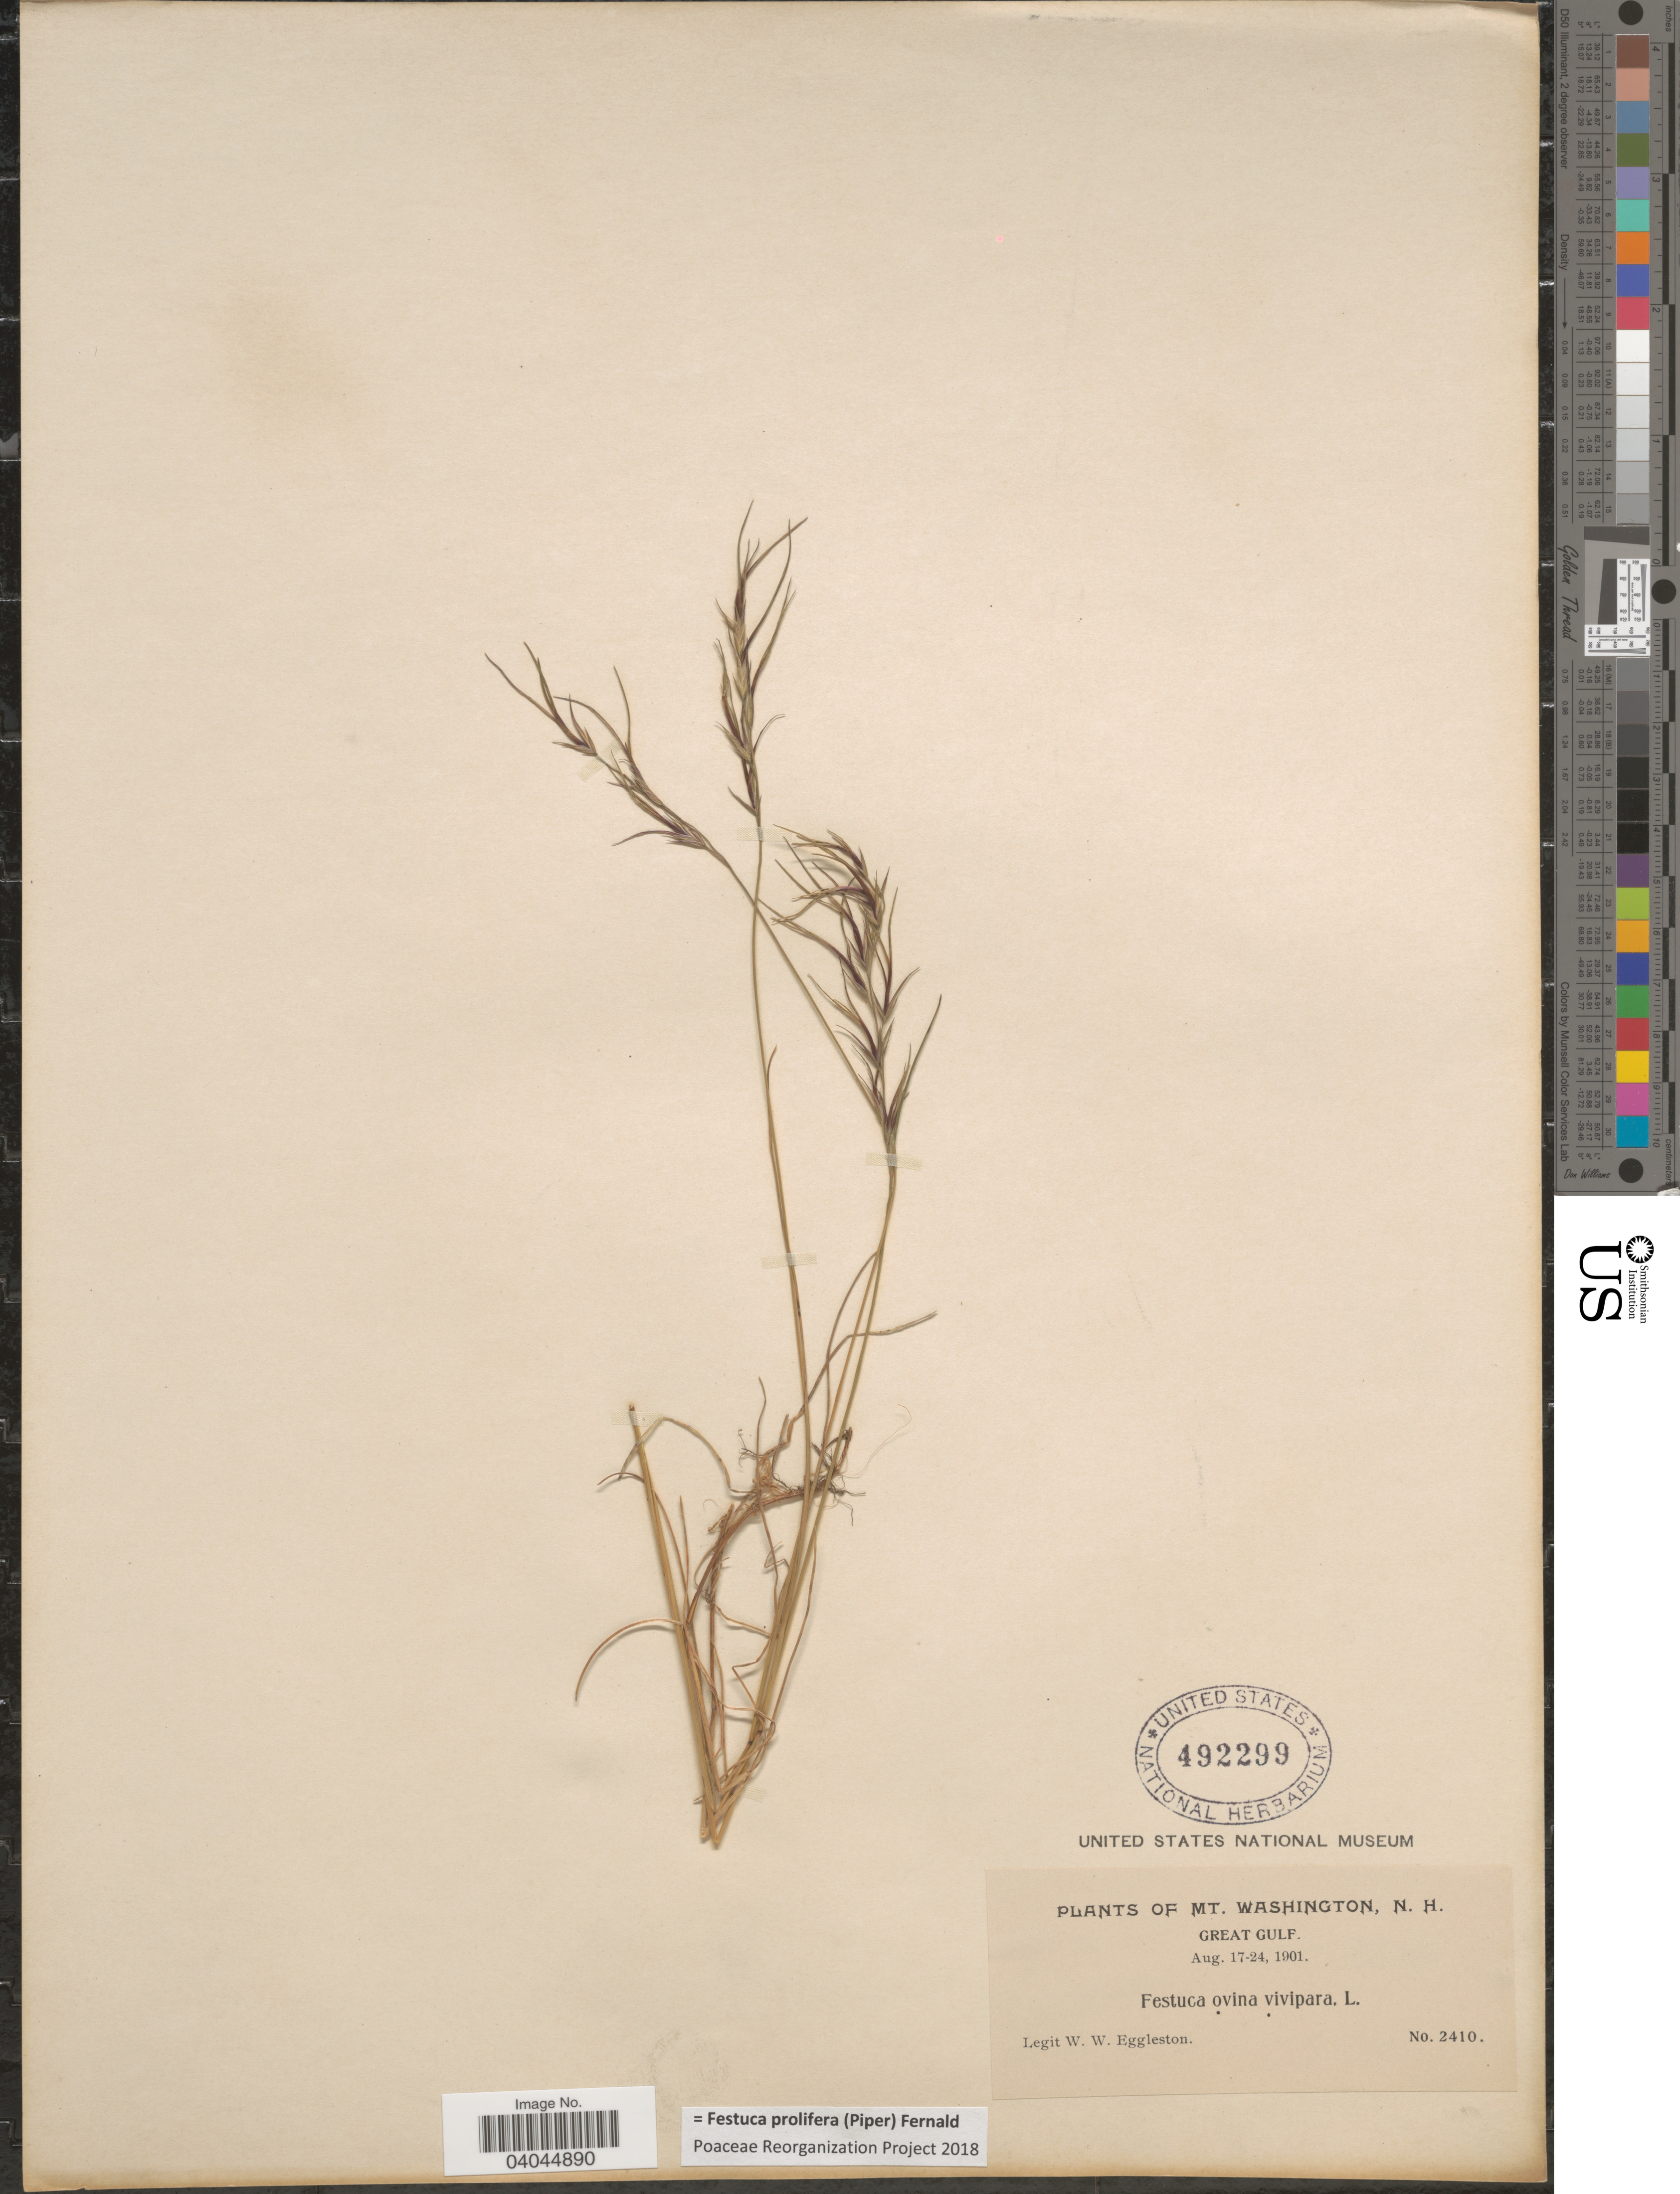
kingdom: Plantae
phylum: Tracheophyta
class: Liliopsida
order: Poales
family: Poaceae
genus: Festuca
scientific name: Festuca prolifera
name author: (Piper) Fernald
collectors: W. W. Eggleston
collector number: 2410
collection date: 1901-08-17/1901-08-24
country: United States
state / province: New Hampshire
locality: Mt. Washington, Great Gulf.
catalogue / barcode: US 492299